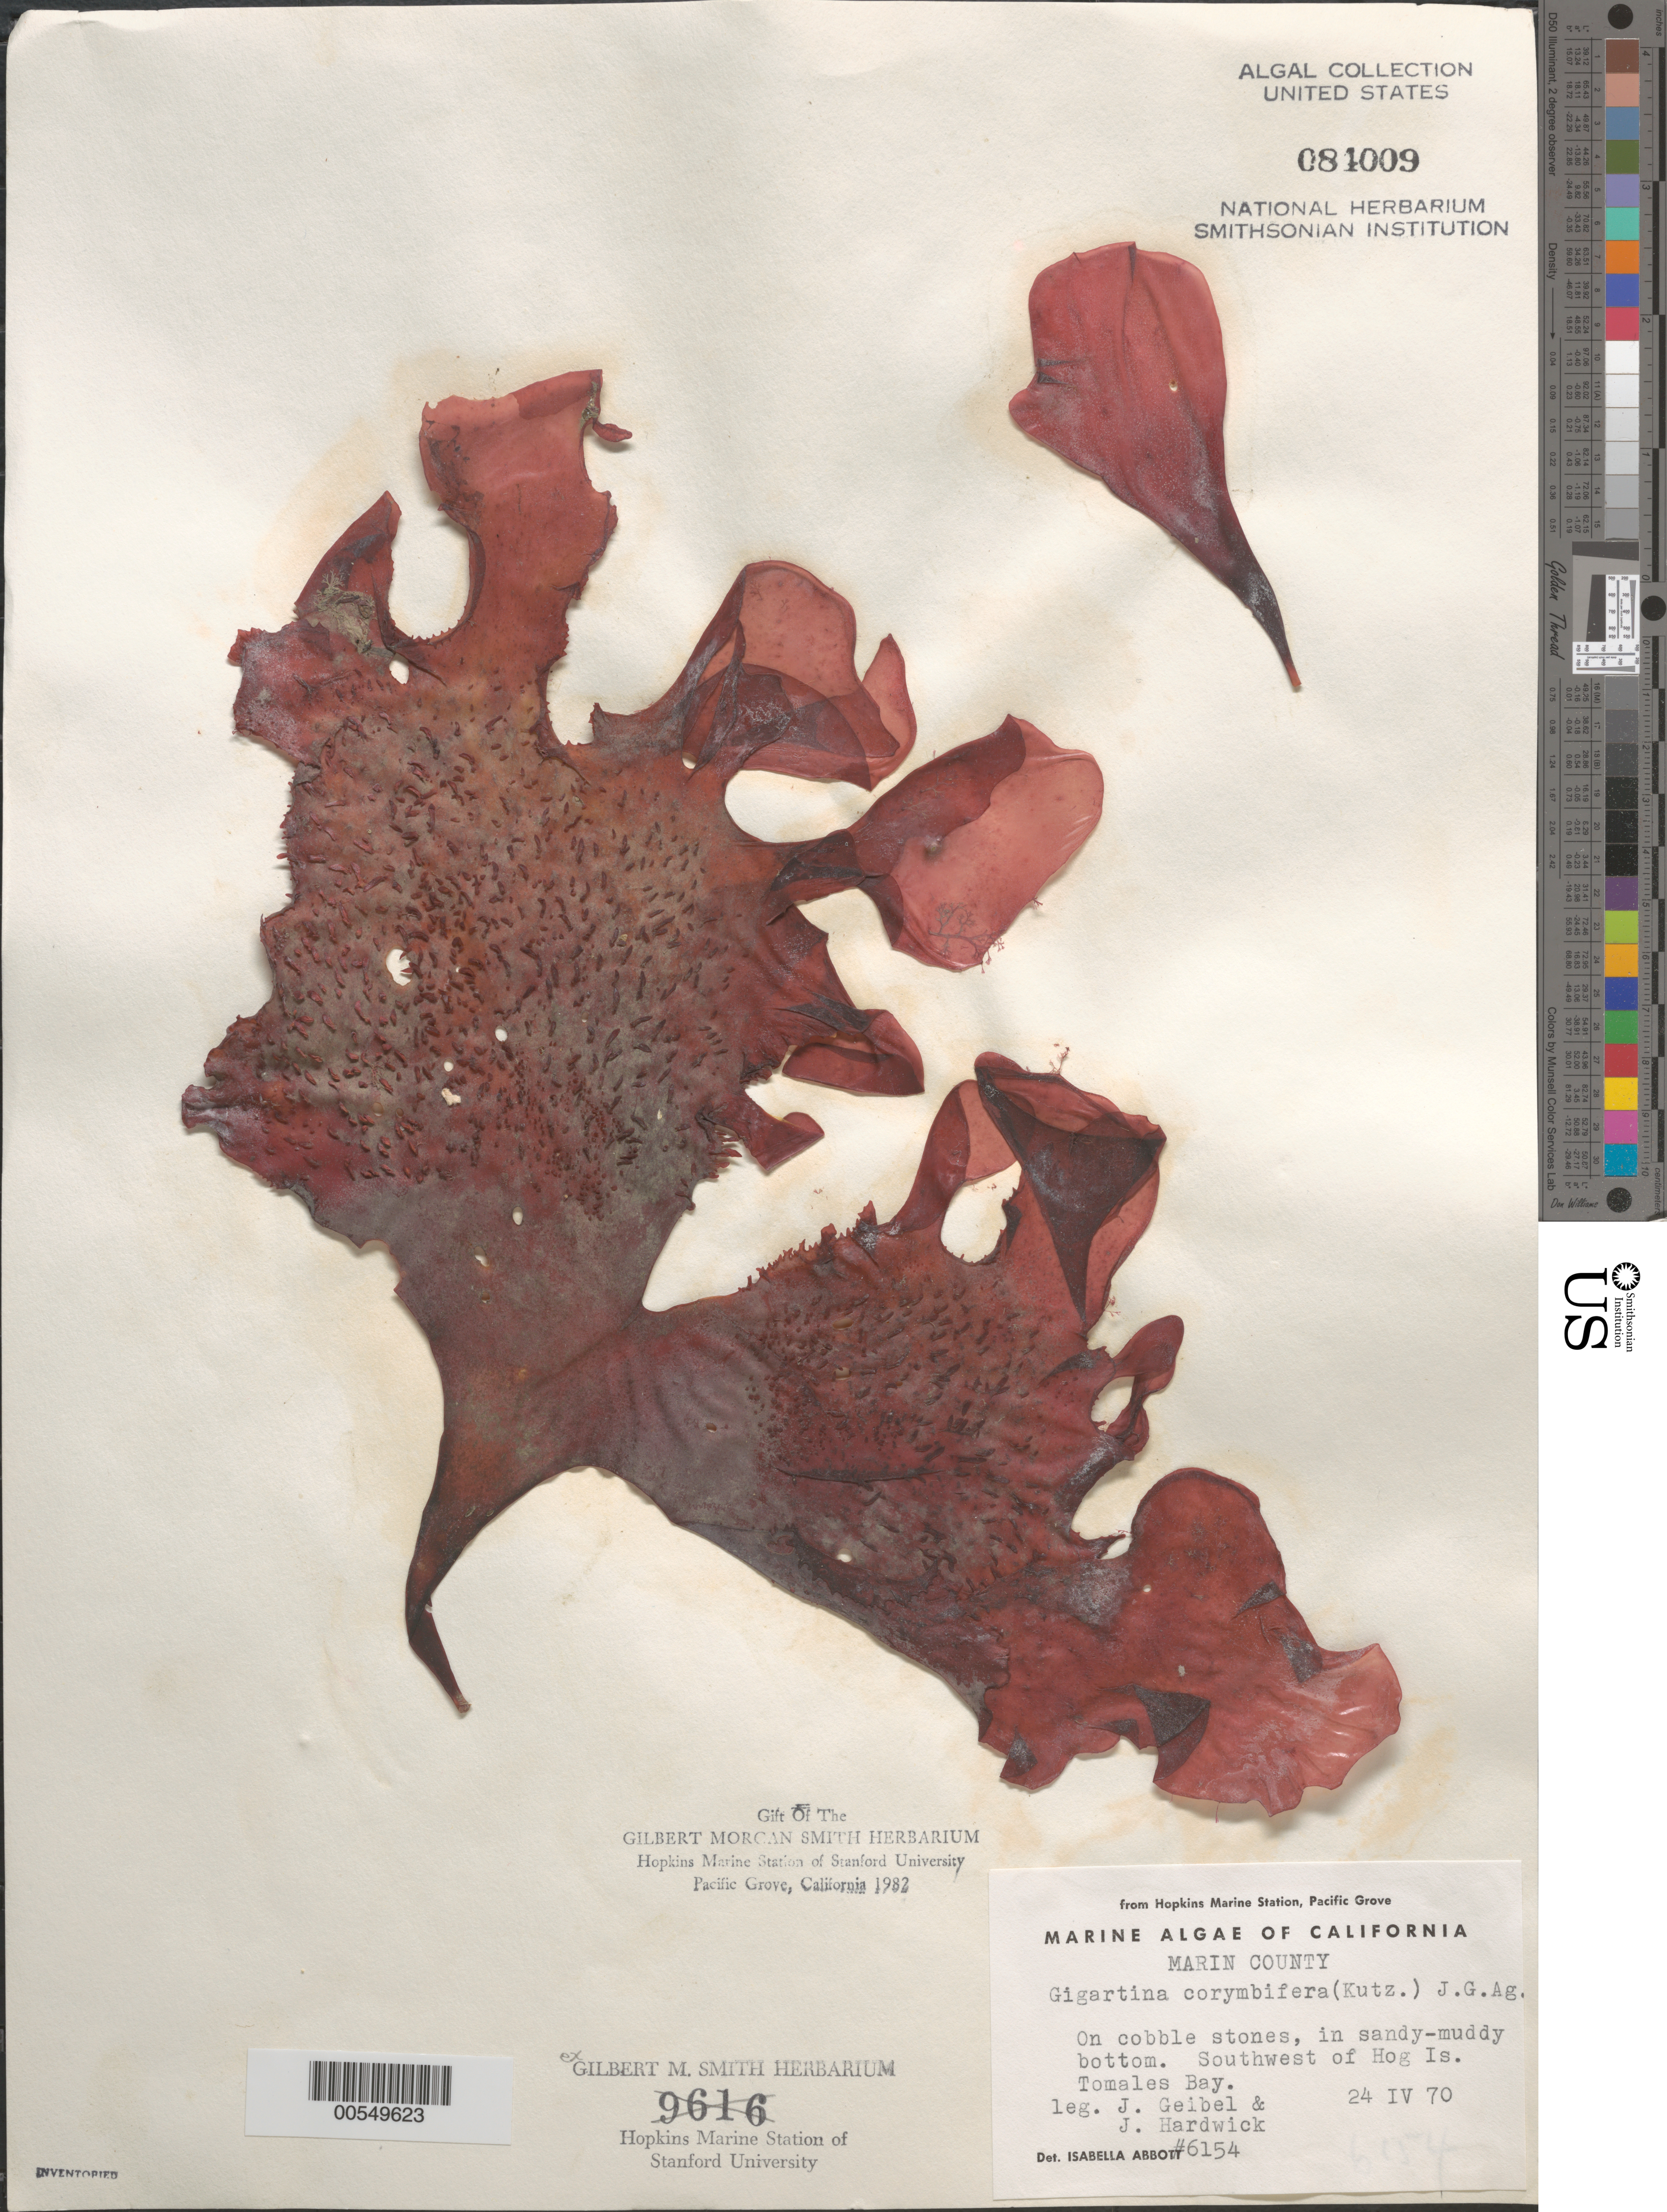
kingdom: Plantae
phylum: Rhodophyta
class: Florideophyceae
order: Gigartinales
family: Gigartinaceae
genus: Chondracanthus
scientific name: Chondracanthus corymbiferus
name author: (Kütz.) Guiry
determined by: Algae name updating Project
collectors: J. Geibel & J. Hardwick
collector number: IAA 6154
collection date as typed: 24 Apr 1970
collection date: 1970-04-24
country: United States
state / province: California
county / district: Marin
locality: Tomales Bay, southwest of Hog Island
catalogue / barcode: US 84009